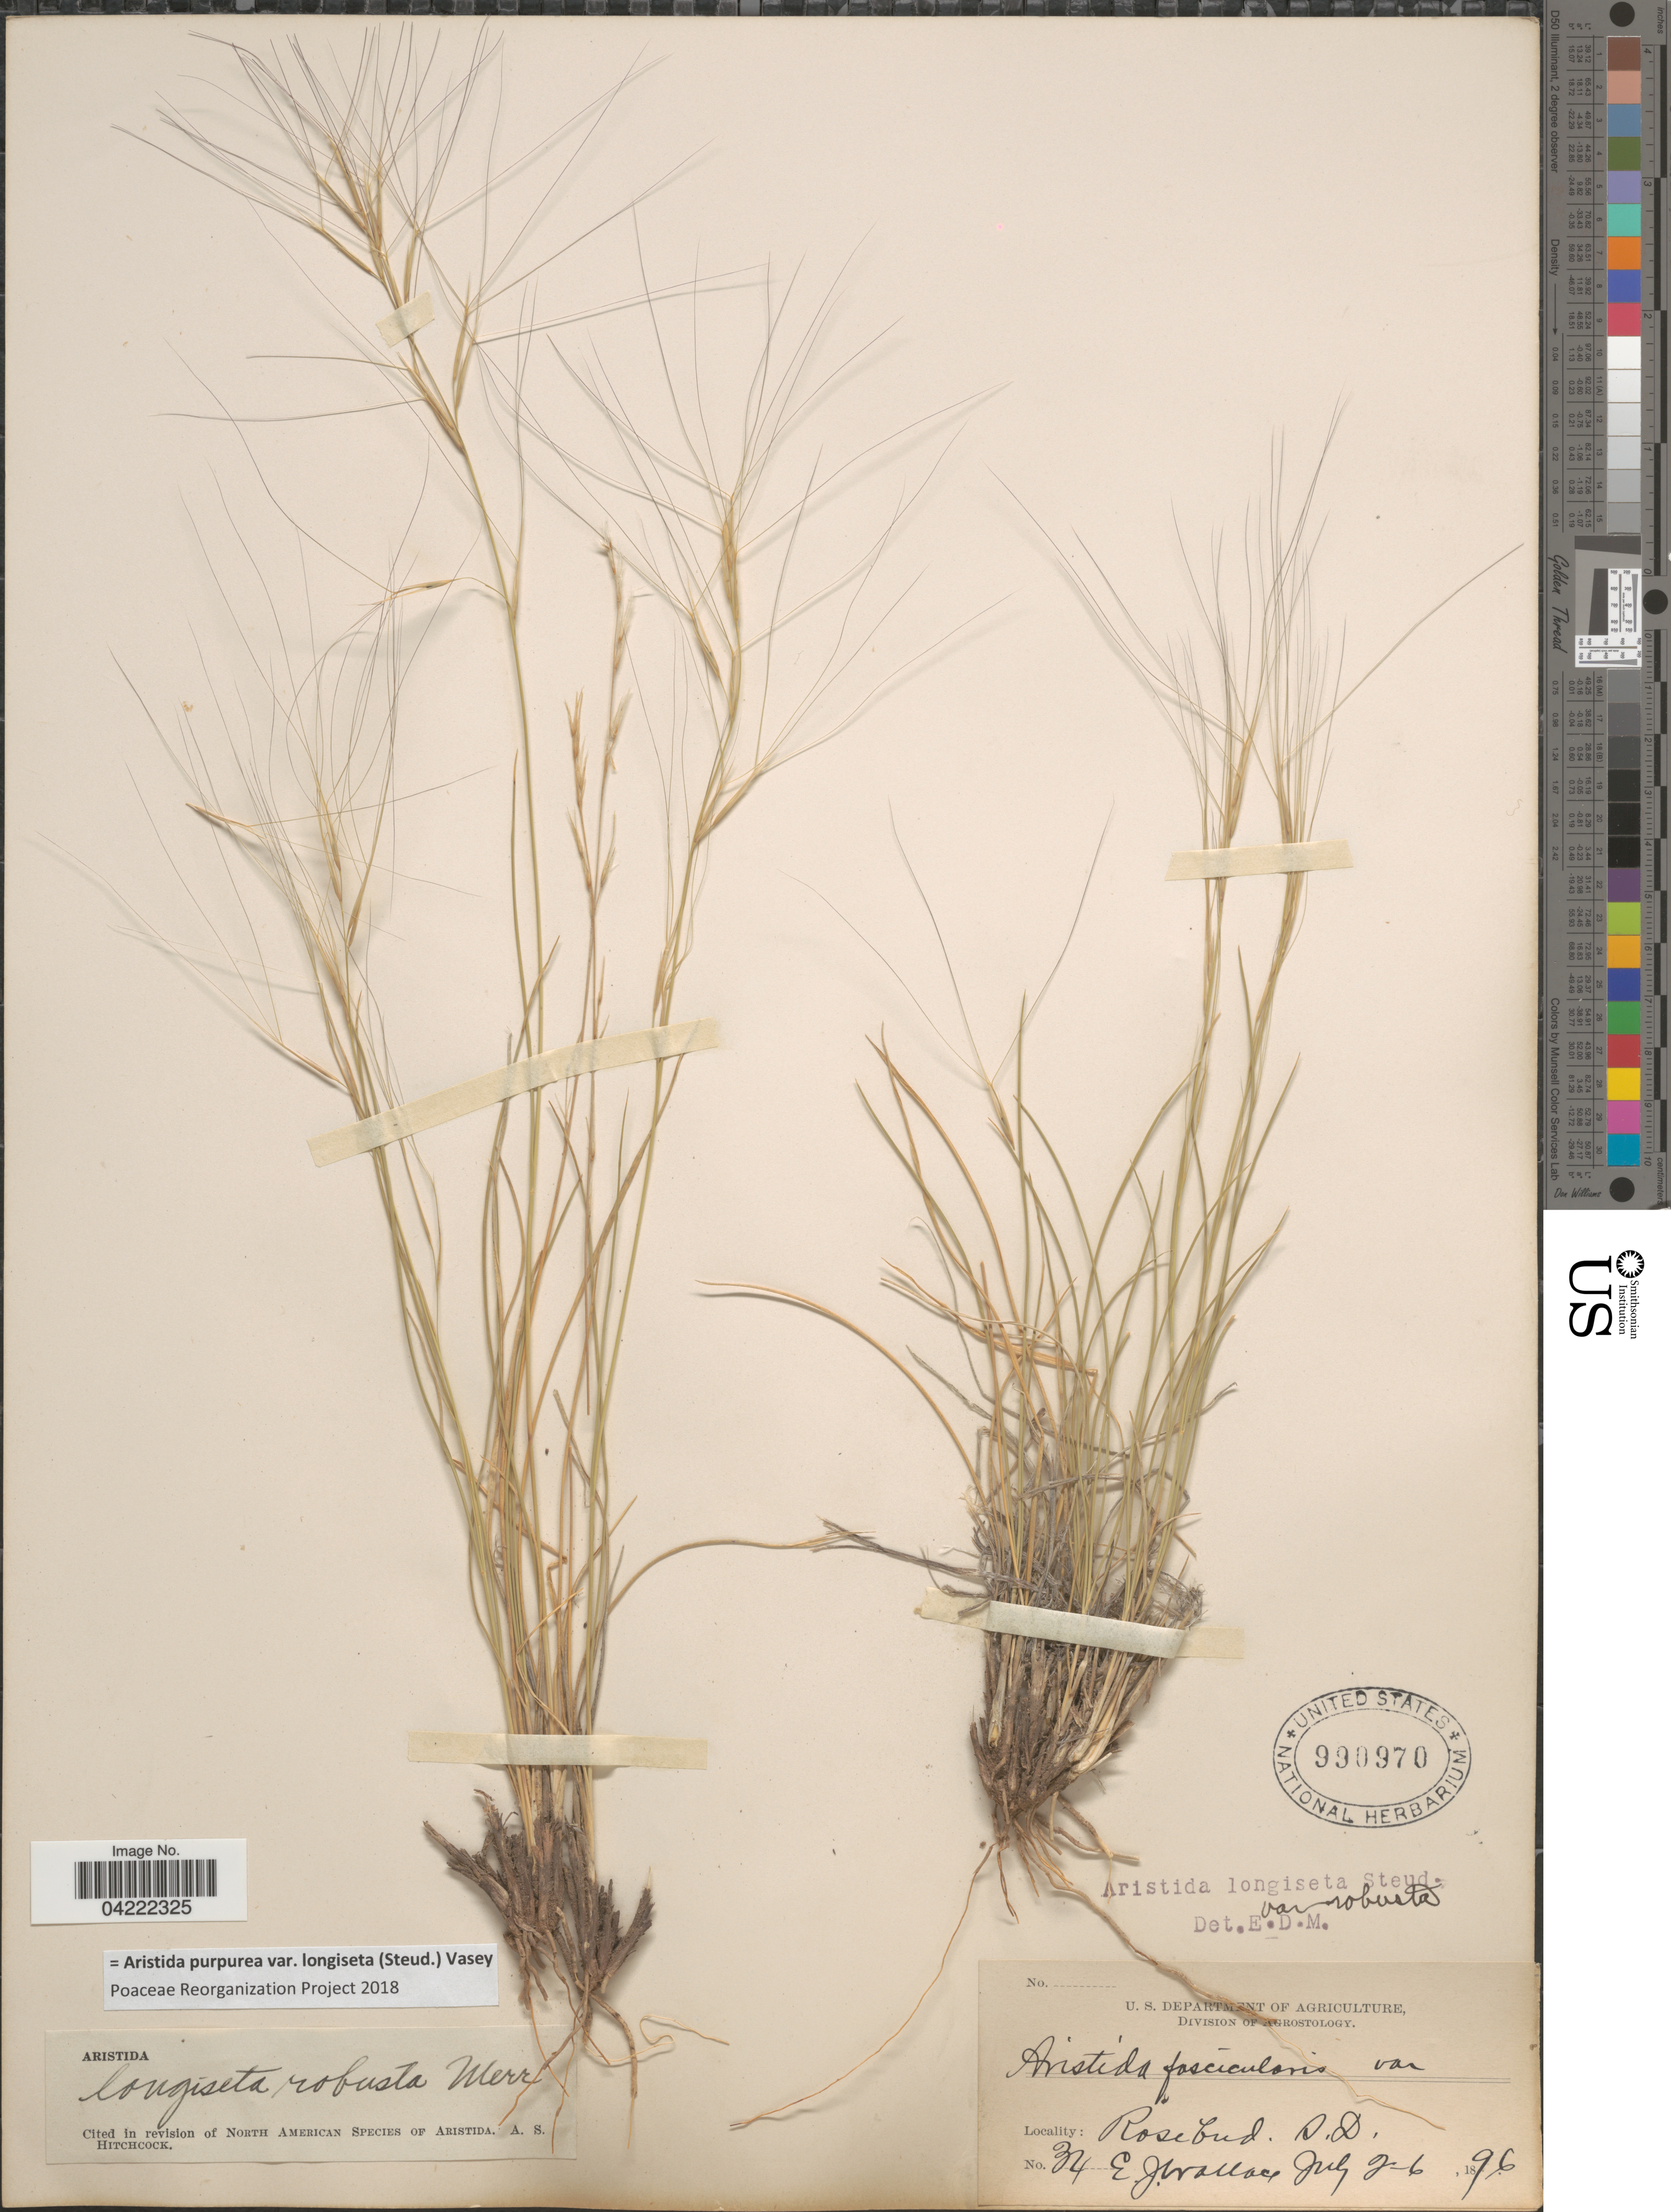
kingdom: Plantae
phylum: Tracheophyta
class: Liliopsida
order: Poales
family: Poaceae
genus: Aristida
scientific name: Aristida purpurea var. longiseta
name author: (Steud.) Vasey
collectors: E. J. Wallace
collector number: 34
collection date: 1896-07-02/1896-07-06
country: United States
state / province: South Dakota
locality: Rosebud.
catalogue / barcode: US 990970